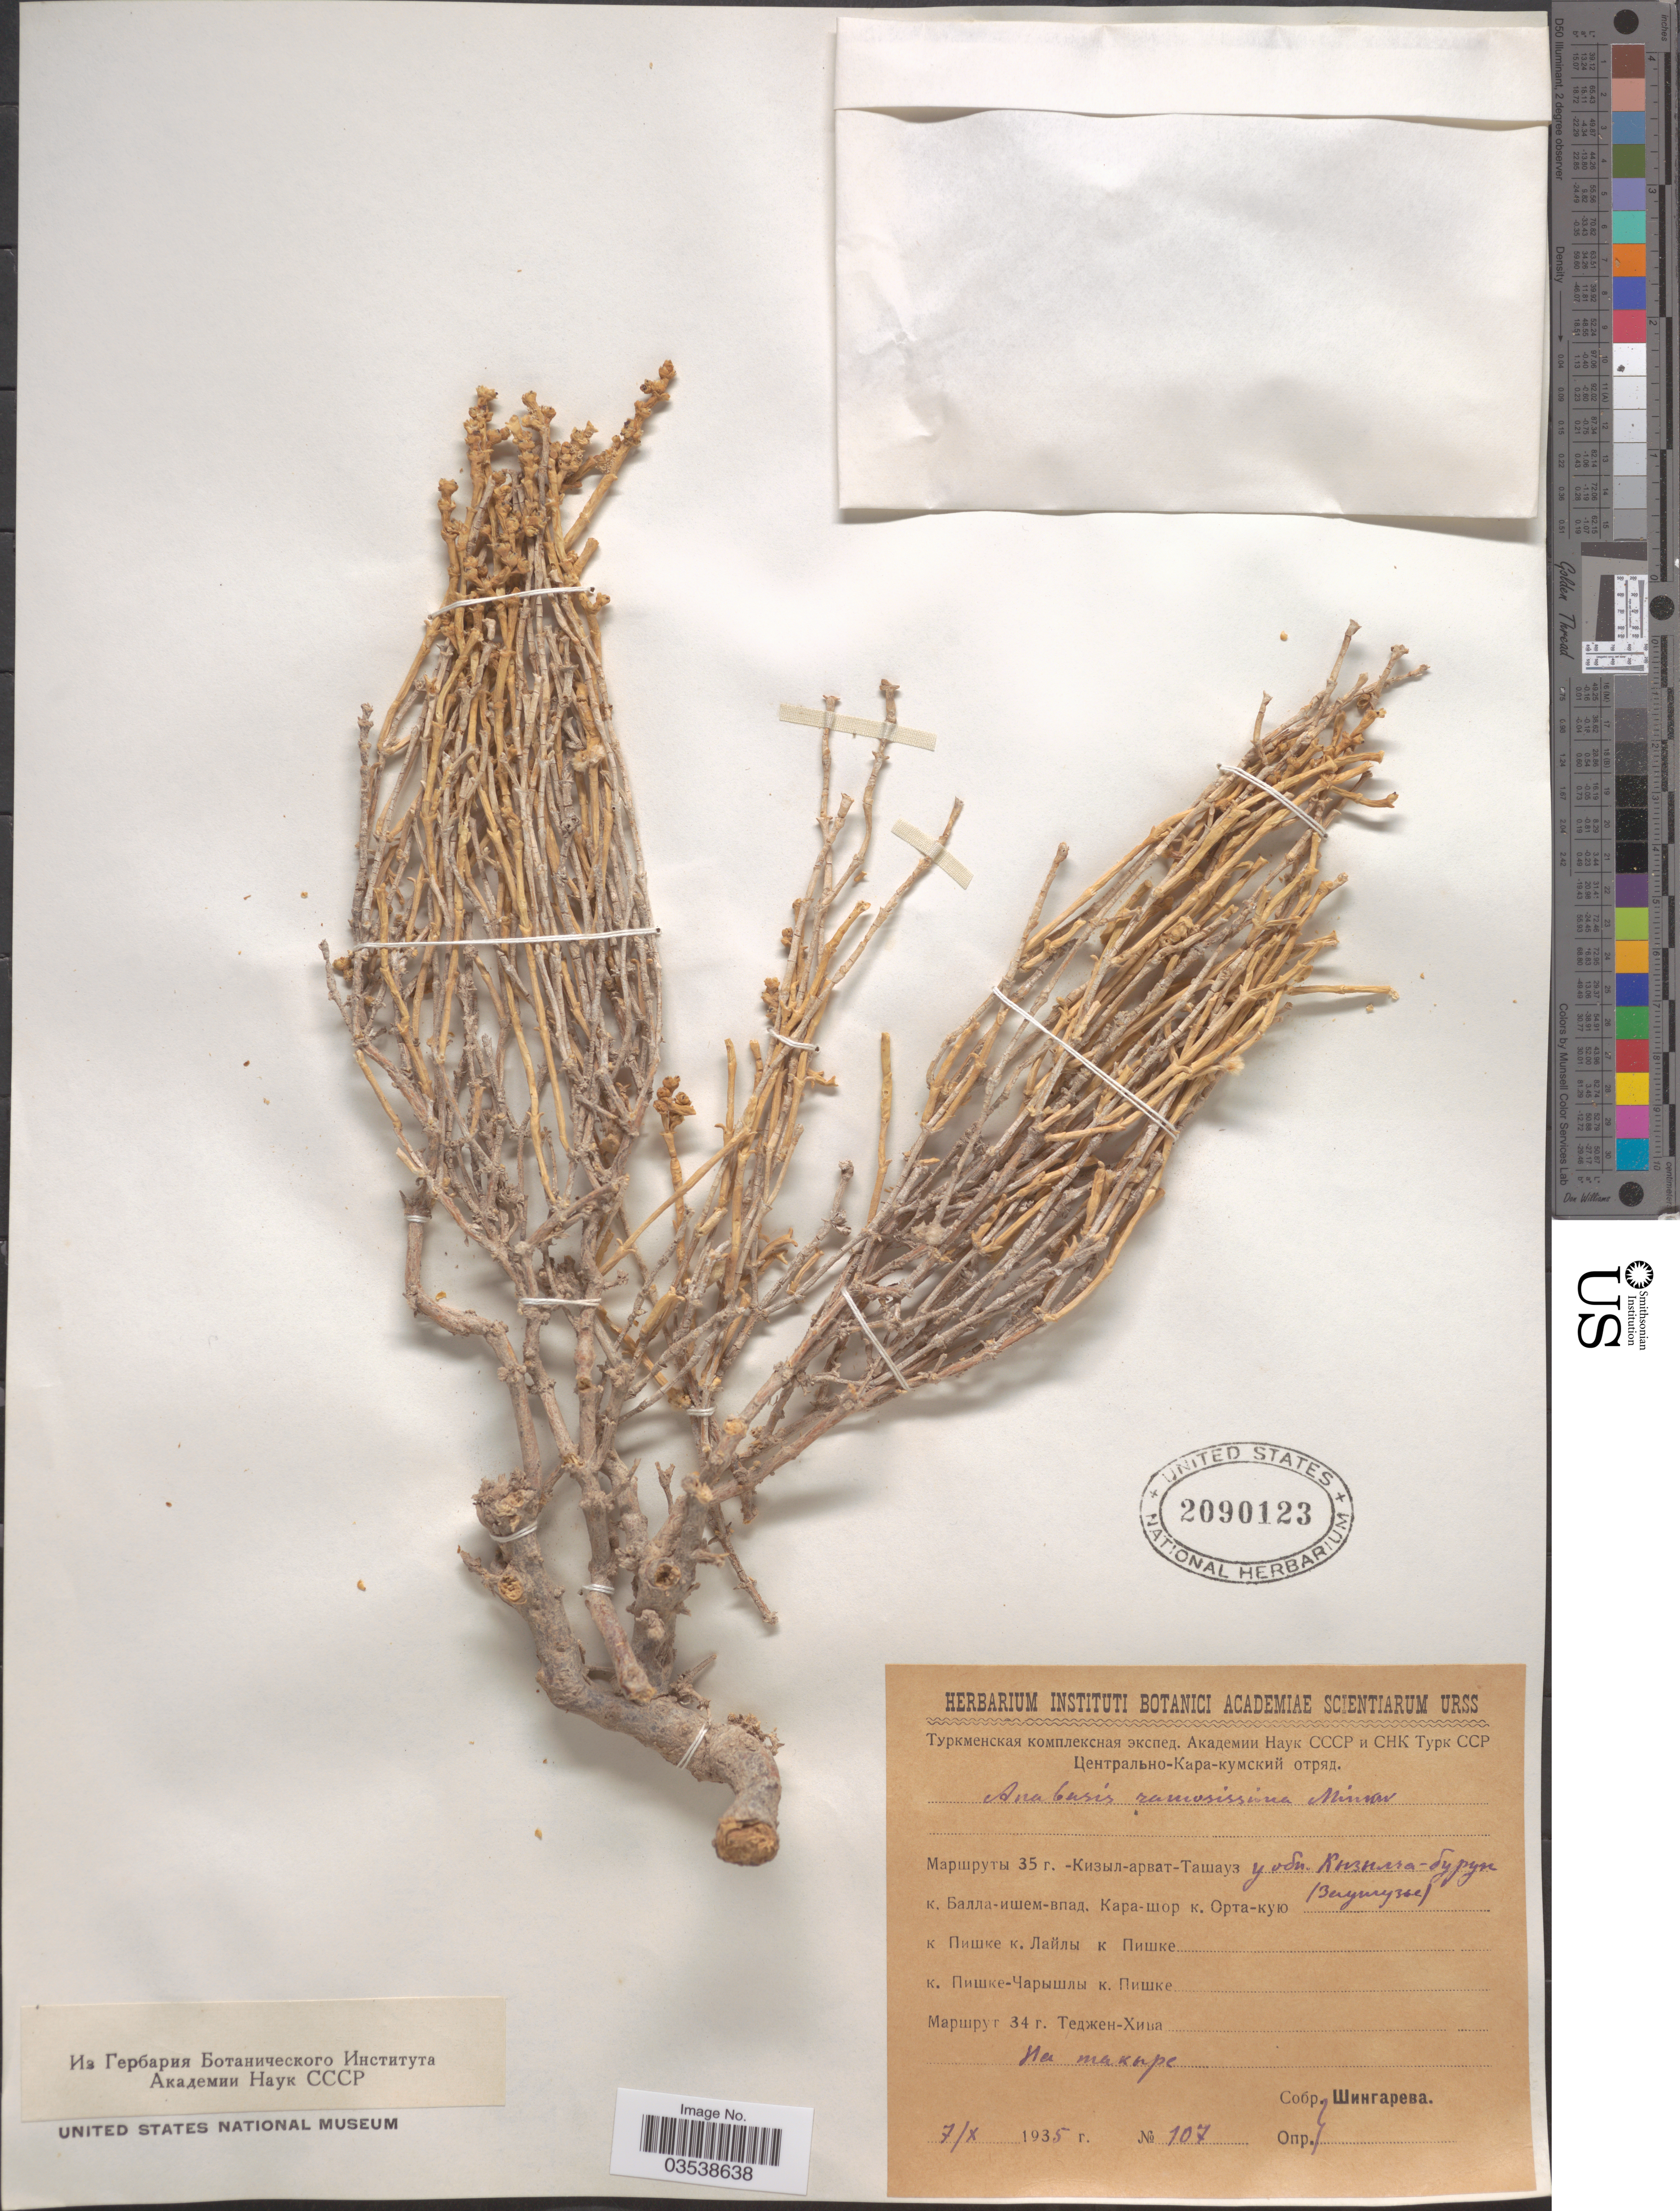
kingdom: Plantae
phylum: Tracheophyta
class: Magnoliopsida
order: Caryophyllales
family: Amaranthaceae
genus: Anabasis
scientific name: Anabasis ramosissima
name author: Boiss.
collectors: Shingareva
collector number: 107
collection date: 1935-10-07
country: Turkmenistan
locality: Kizil-Arvat, Tashauz, near Kyzylcha.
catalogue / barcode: US 2090123